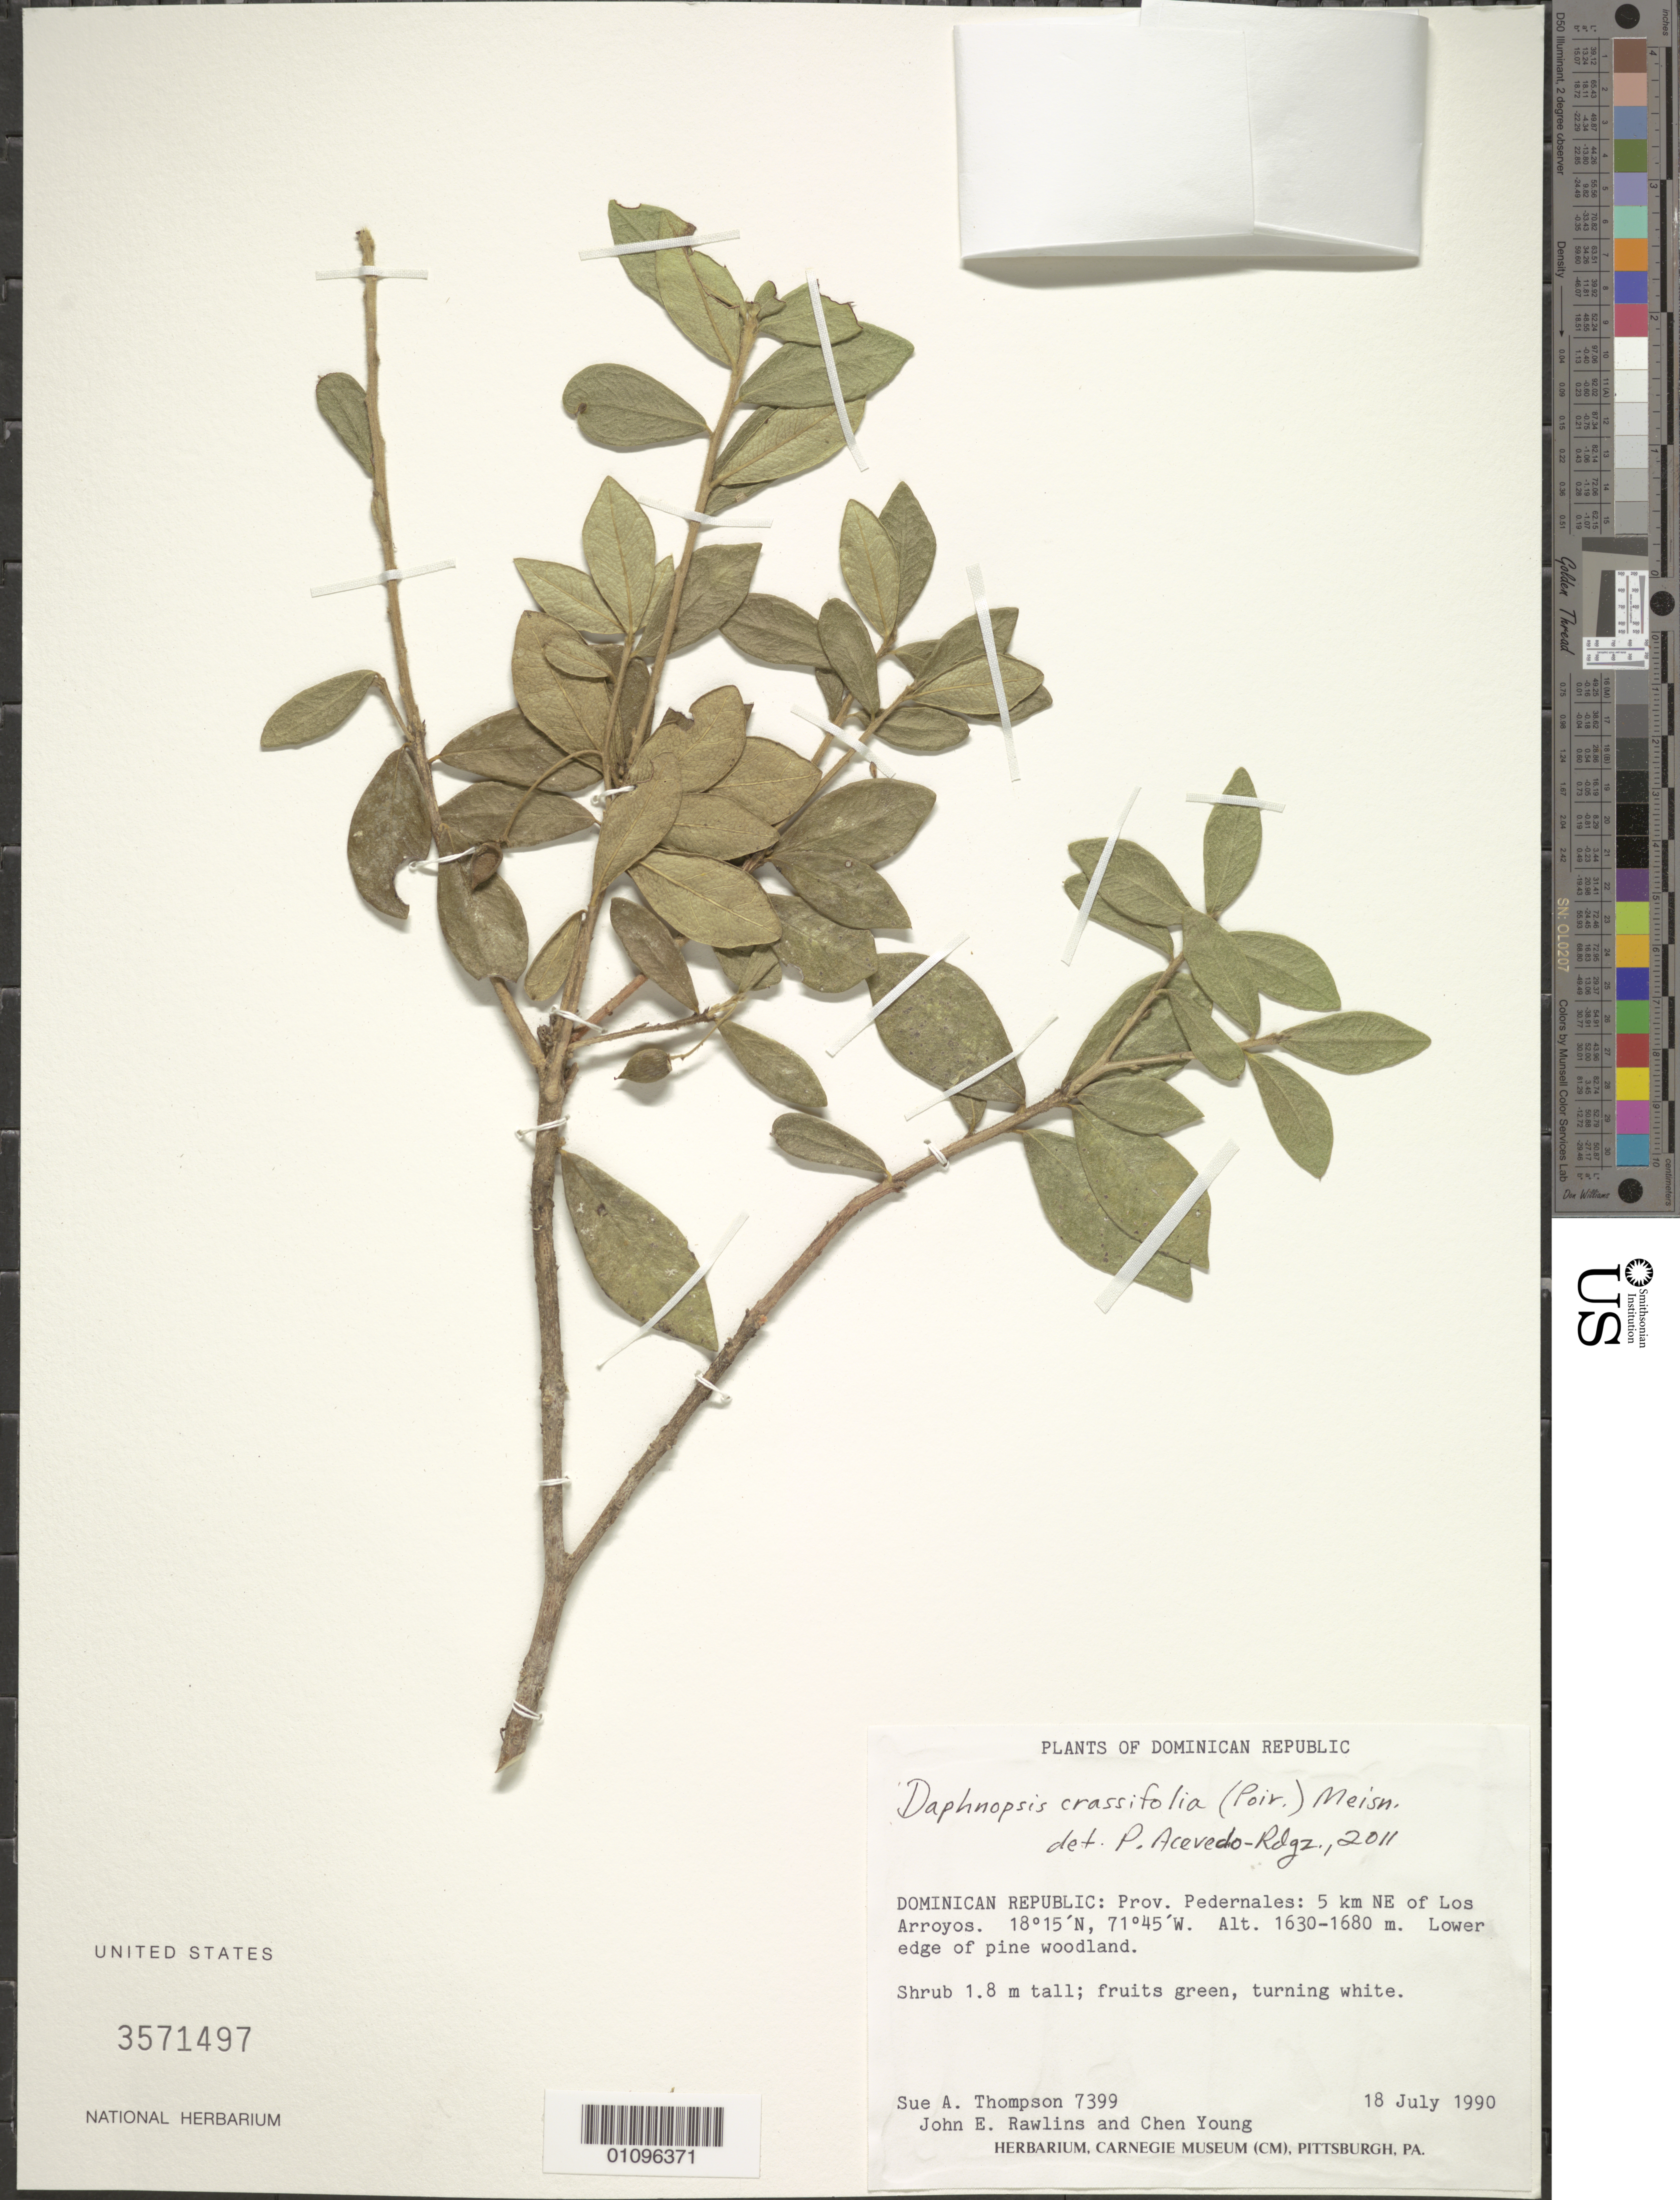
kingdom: Plantae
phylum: Tracheophyta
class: Magnoliopsida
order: Malvales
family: Thymelaeaceae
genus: Daphnopsis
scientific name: Daphnopsis crassifolia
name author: (Poir.) Meisn.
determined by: Acevedo-Rodríguez, P., (BOT), Smithsonian Institution - National Museum of Natural History (UNITED STATES)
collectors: S. A. Thompson, J. Rawlins & C. Young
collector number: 7399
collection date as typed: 18 Jul 1990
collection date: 1990-07-18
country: Dominican Republic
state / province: Pedernales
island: Hispaniola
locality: Los Arroyos, 5 km NE of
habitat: Lower edge of pine woodland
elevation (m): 1630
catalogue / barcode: US 3571497